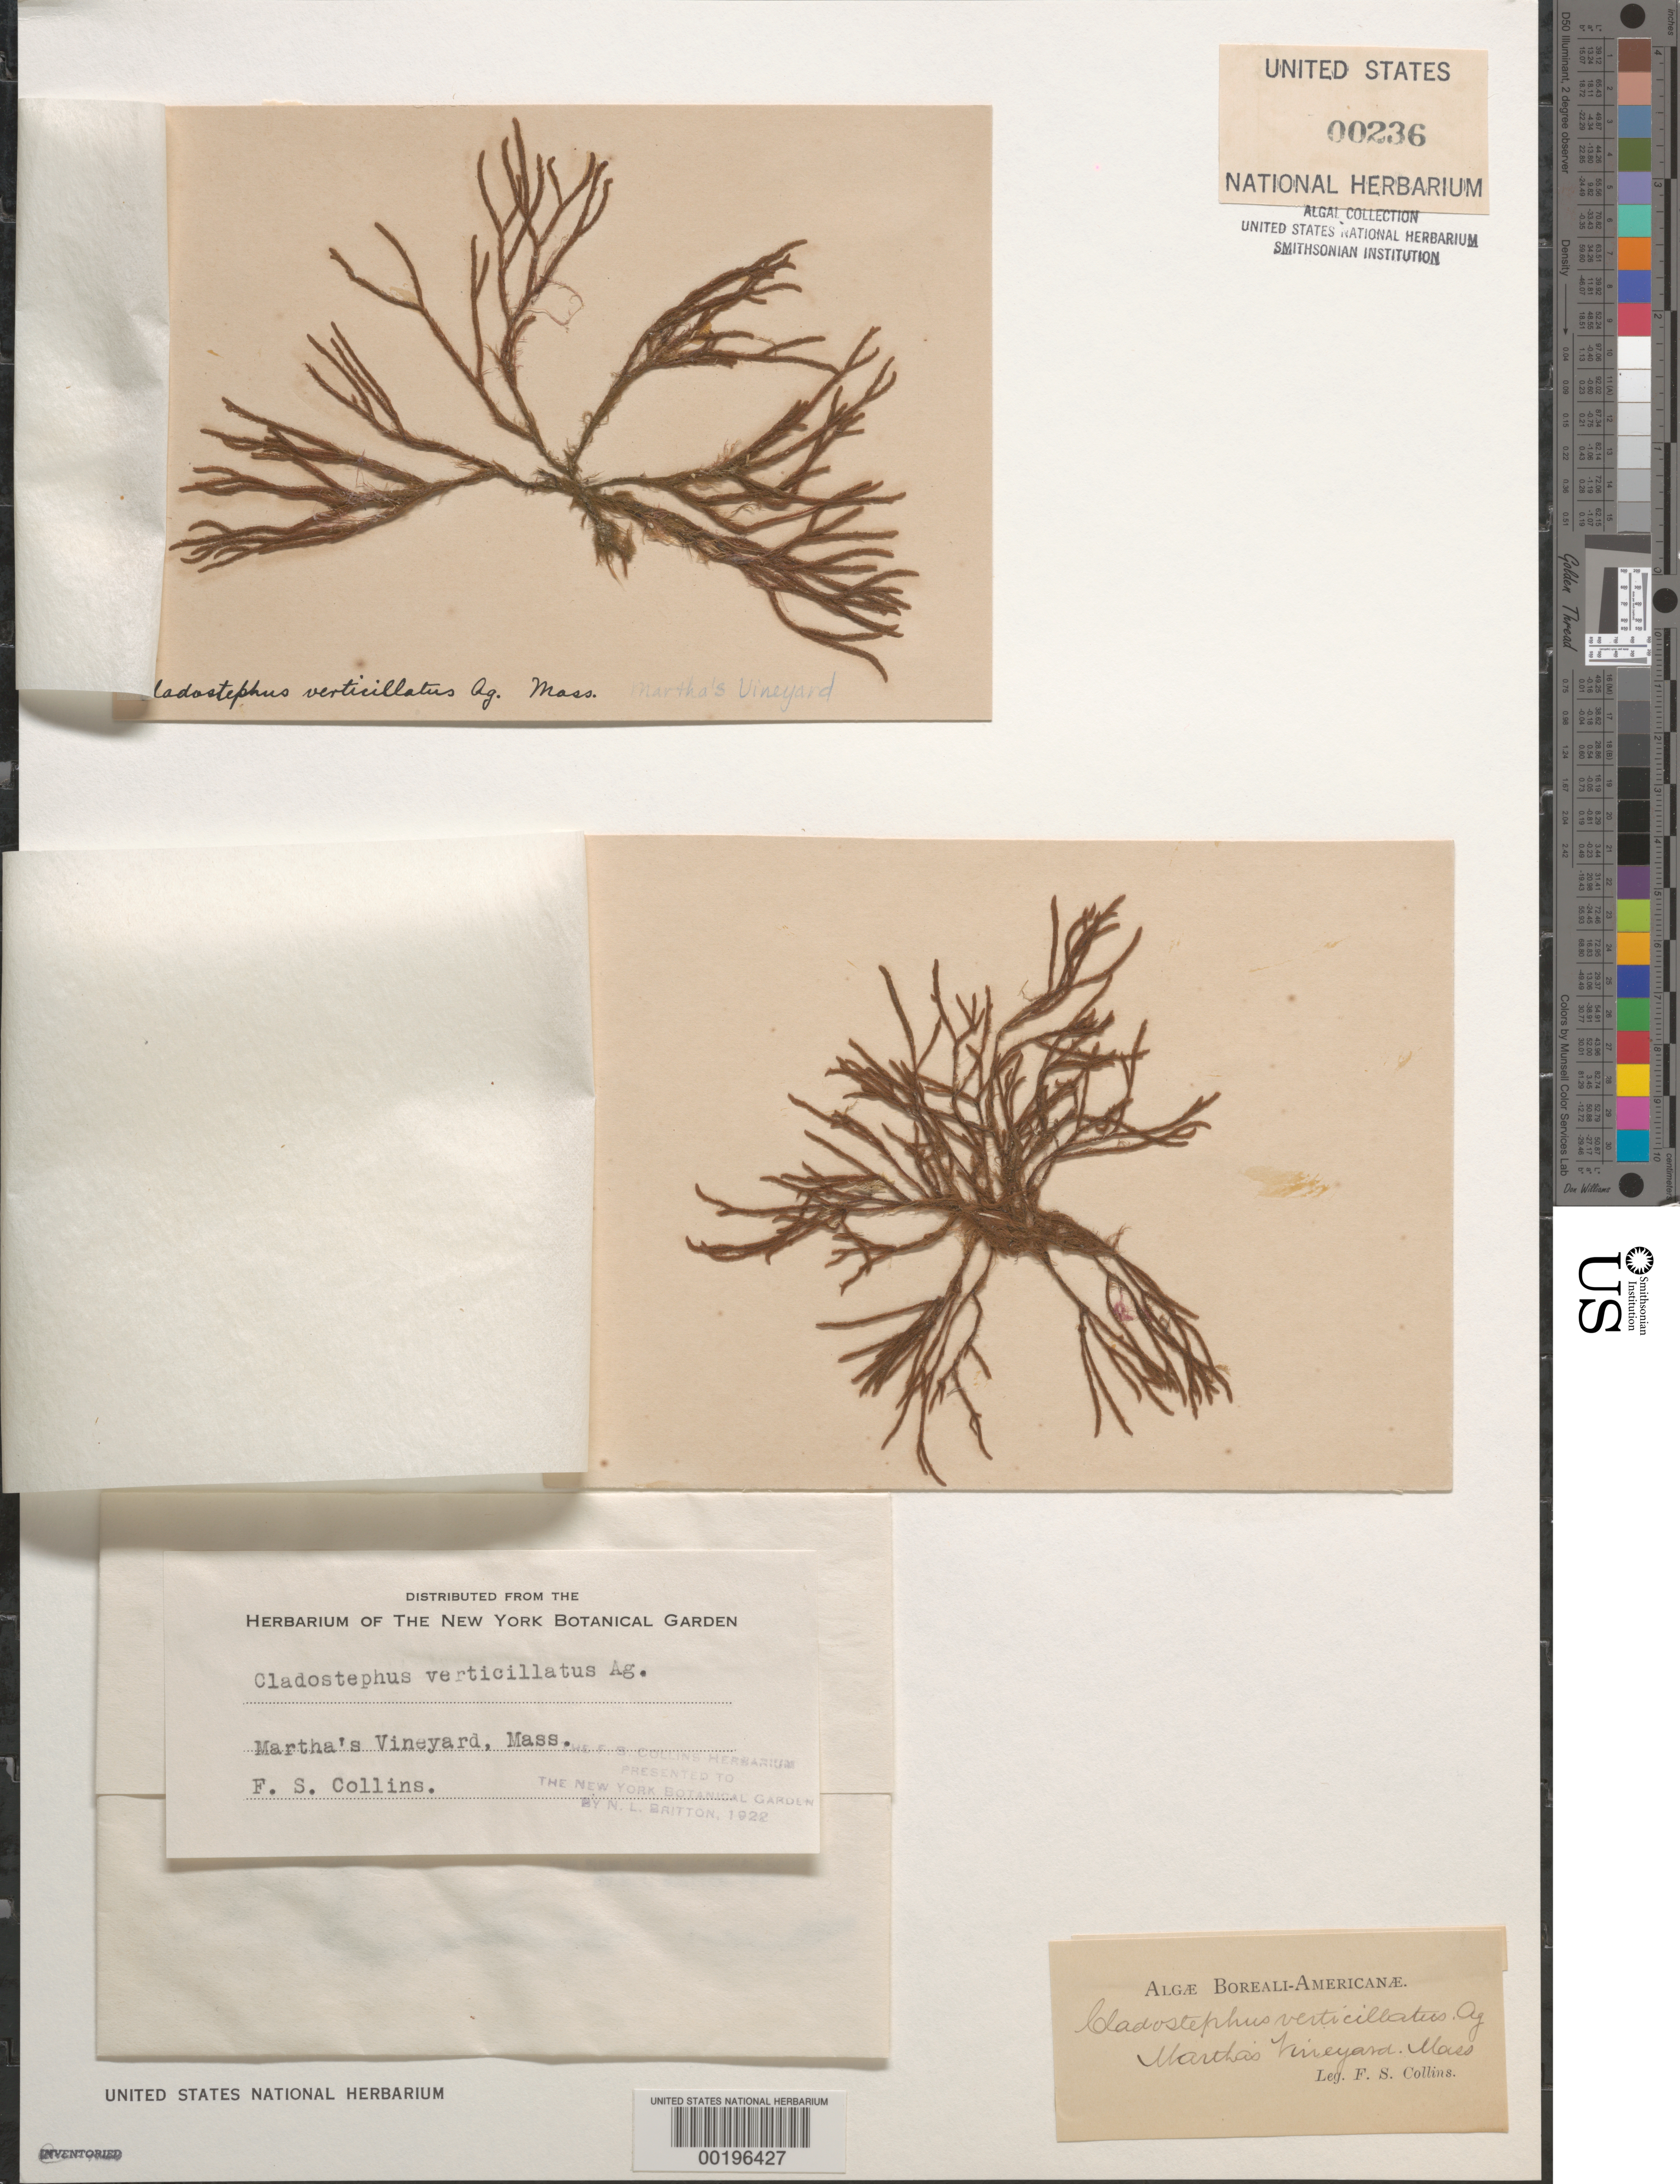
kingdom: Chromista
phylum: Ochrophyta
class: Phaeophyceae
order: Sphacelariales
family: Cladostephaceae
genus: Cladostephus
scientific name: Cladostephus hirsutus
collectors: F. Collins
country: United States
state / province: Massachusetts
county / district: Dukes County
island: Martha's Vineyard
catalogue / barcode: US 236